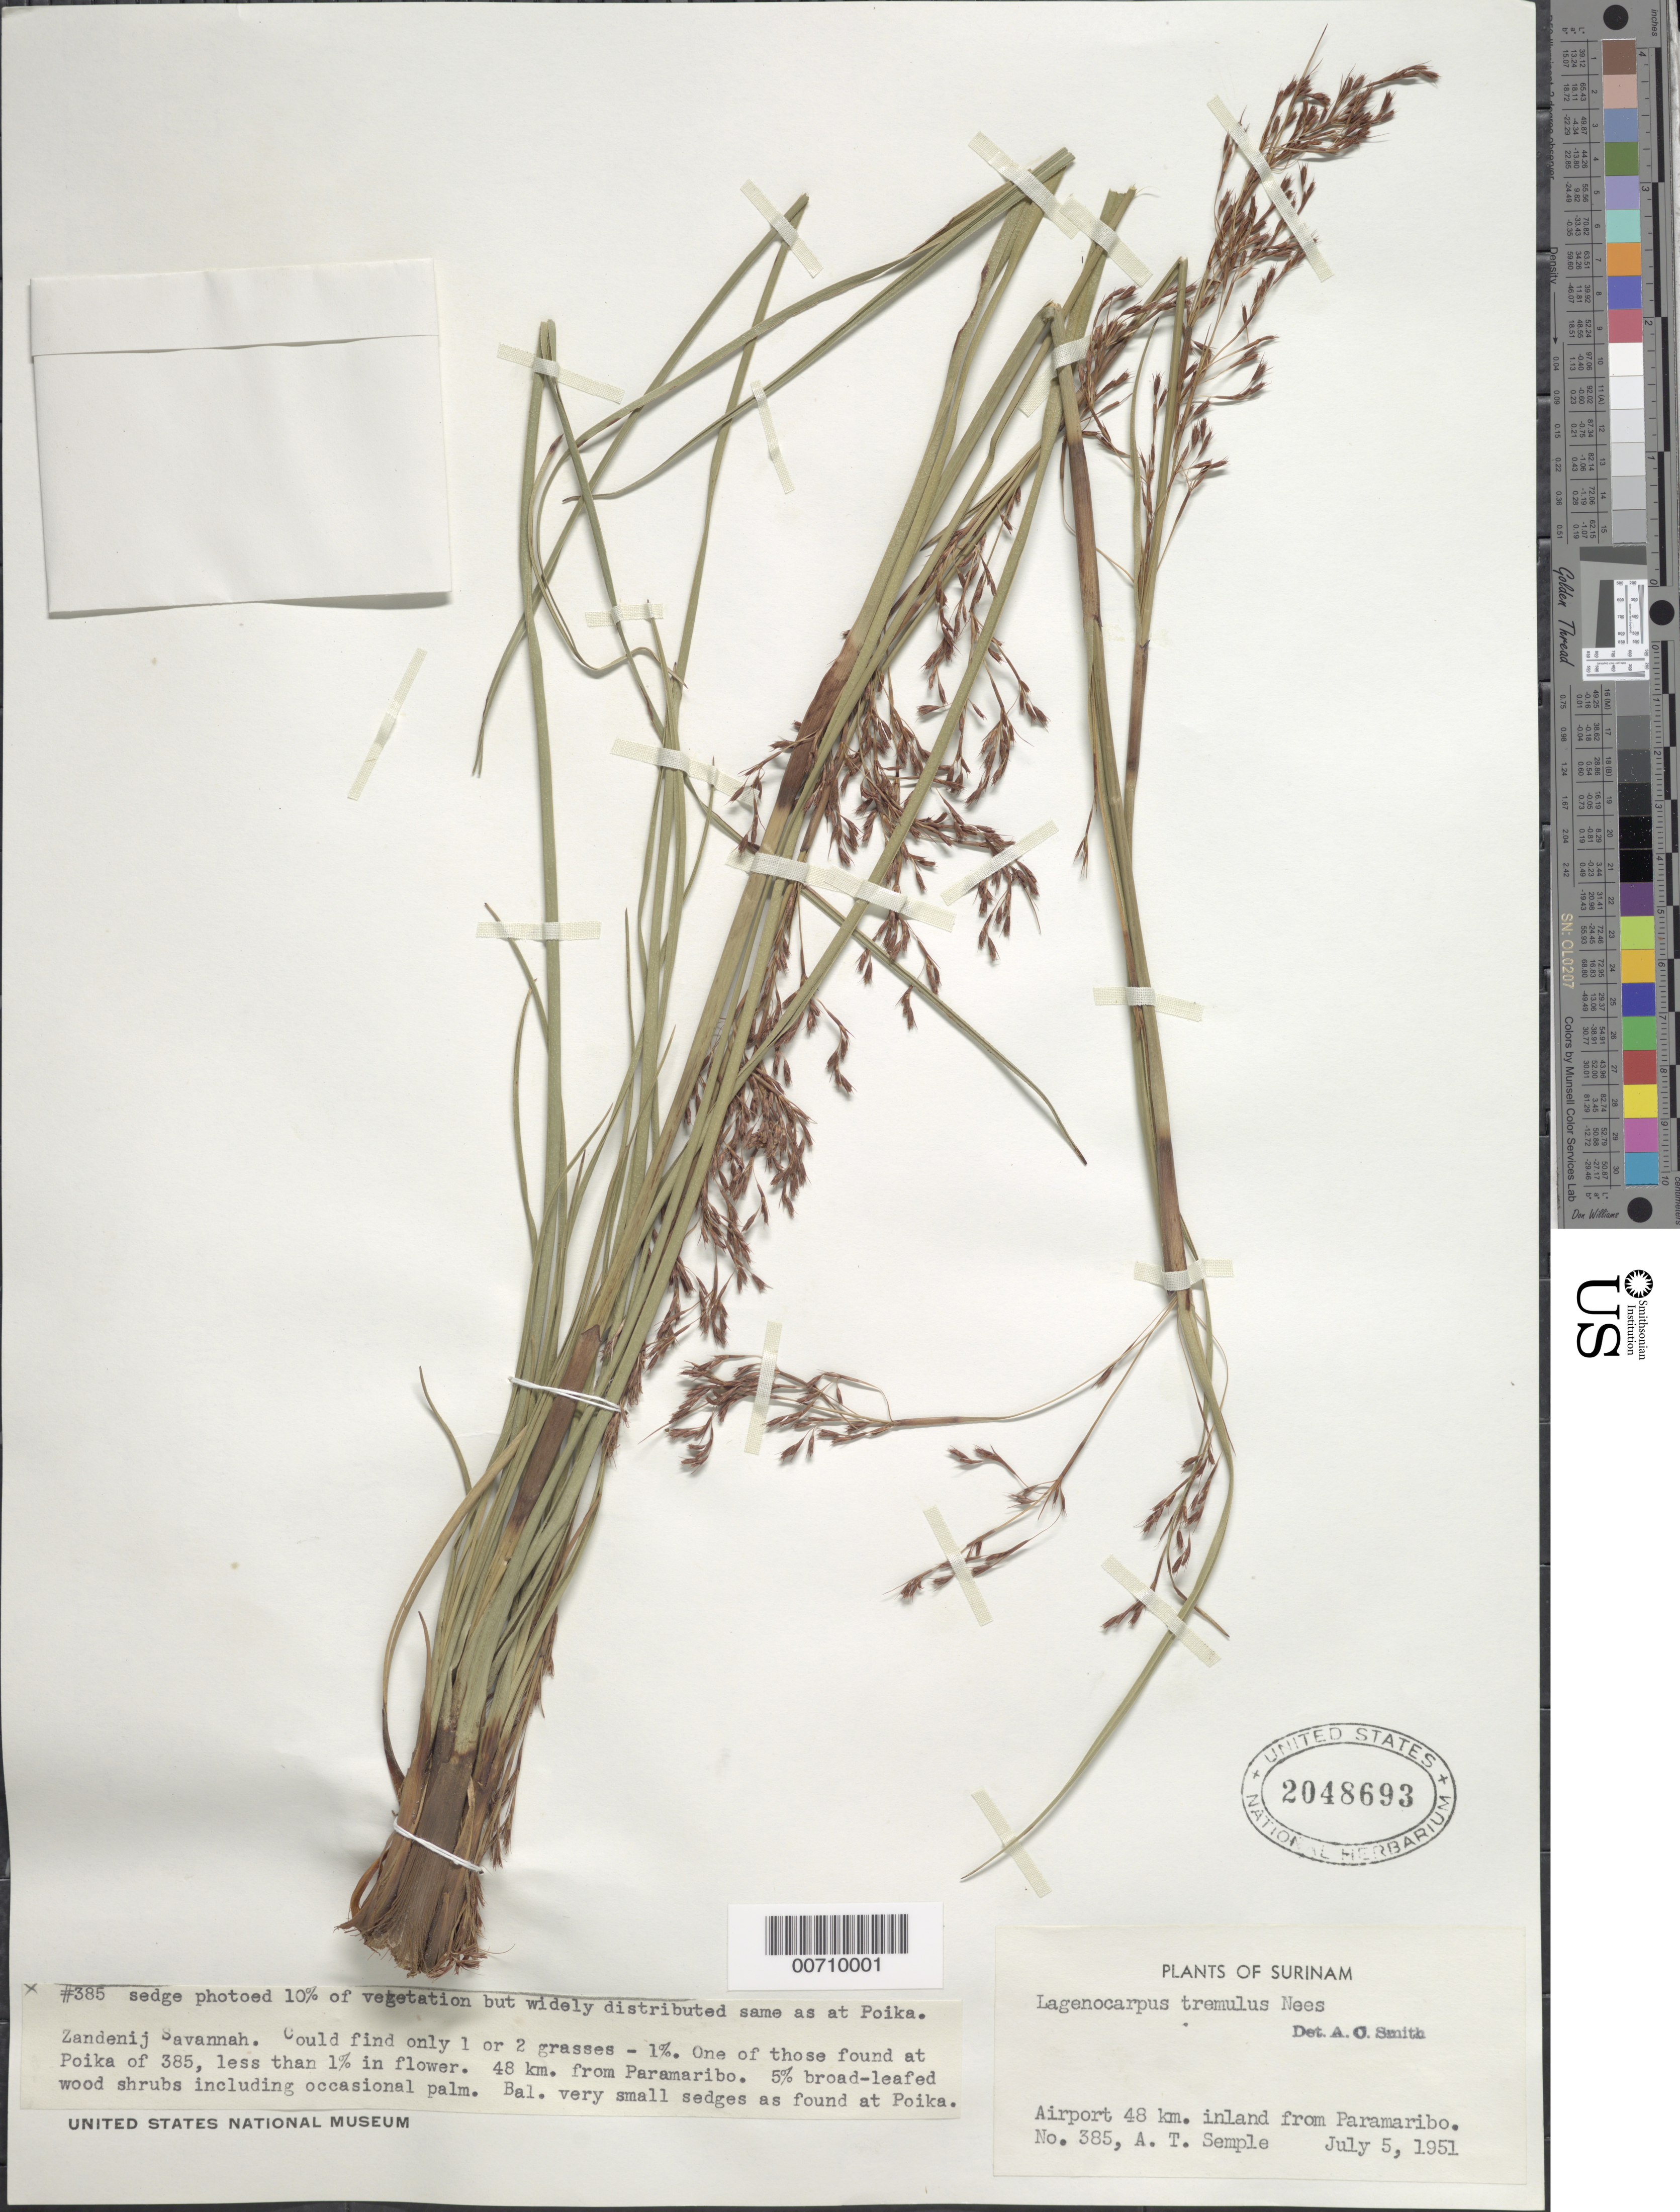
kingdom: Plantae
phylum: Tracheophyta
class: Liliopsida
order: Poales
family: Cyperaceae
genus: Lagenocarpus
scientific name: Lagenocarpus tremulus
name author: Nees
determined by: Smith, A. C.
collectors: A. Semple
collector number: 385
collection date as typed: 5-Jul-51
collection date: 1951-07-05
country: Suriname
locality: Paramaribo, airport, 48 km inland from Paramaribo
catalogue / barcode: US 2048693